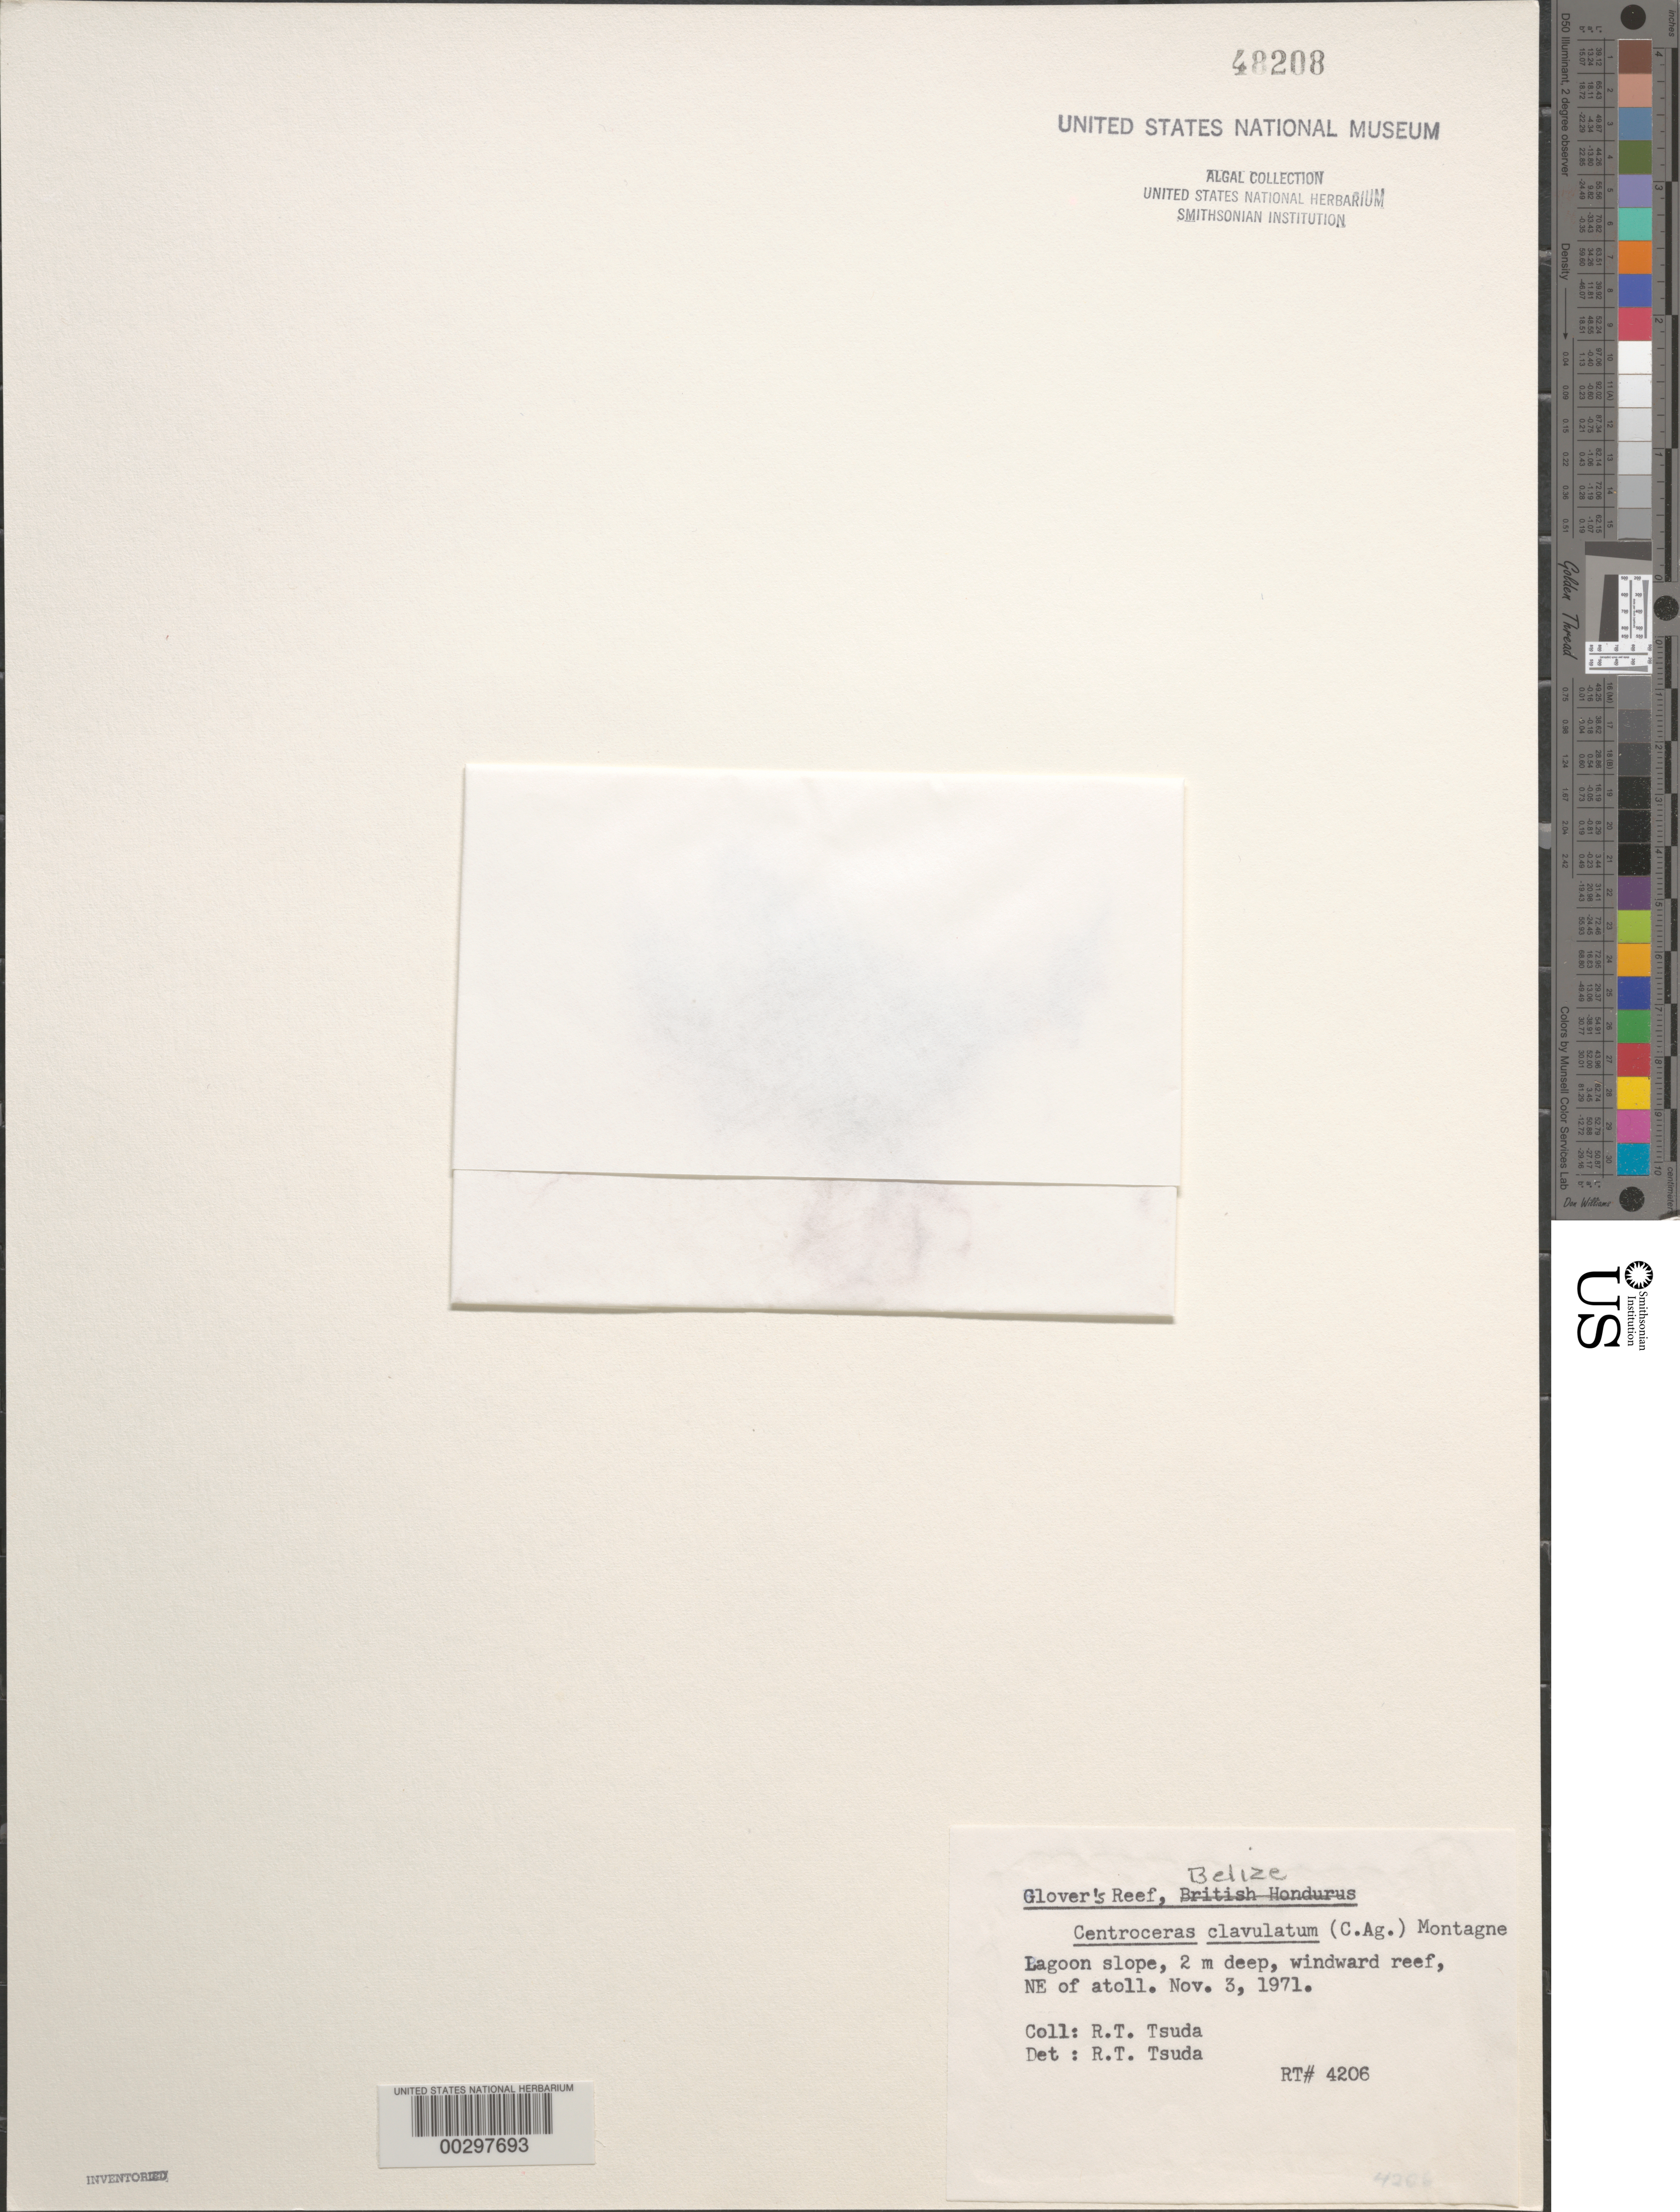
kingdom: Plantae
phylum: Rhodophyta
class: Florideophyceae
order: Ceramiales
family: Ceramiaceae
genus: Centroceras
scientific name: Centroceras clavulatum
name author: (C. Agardh) Mont.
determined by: Tsuda, R. T.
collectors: R. Tsuda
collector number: Rt 4206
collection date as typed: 03 Nov 1971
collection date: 1971-11-03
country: Belize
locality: Glover's Reef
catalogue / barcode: US 48208